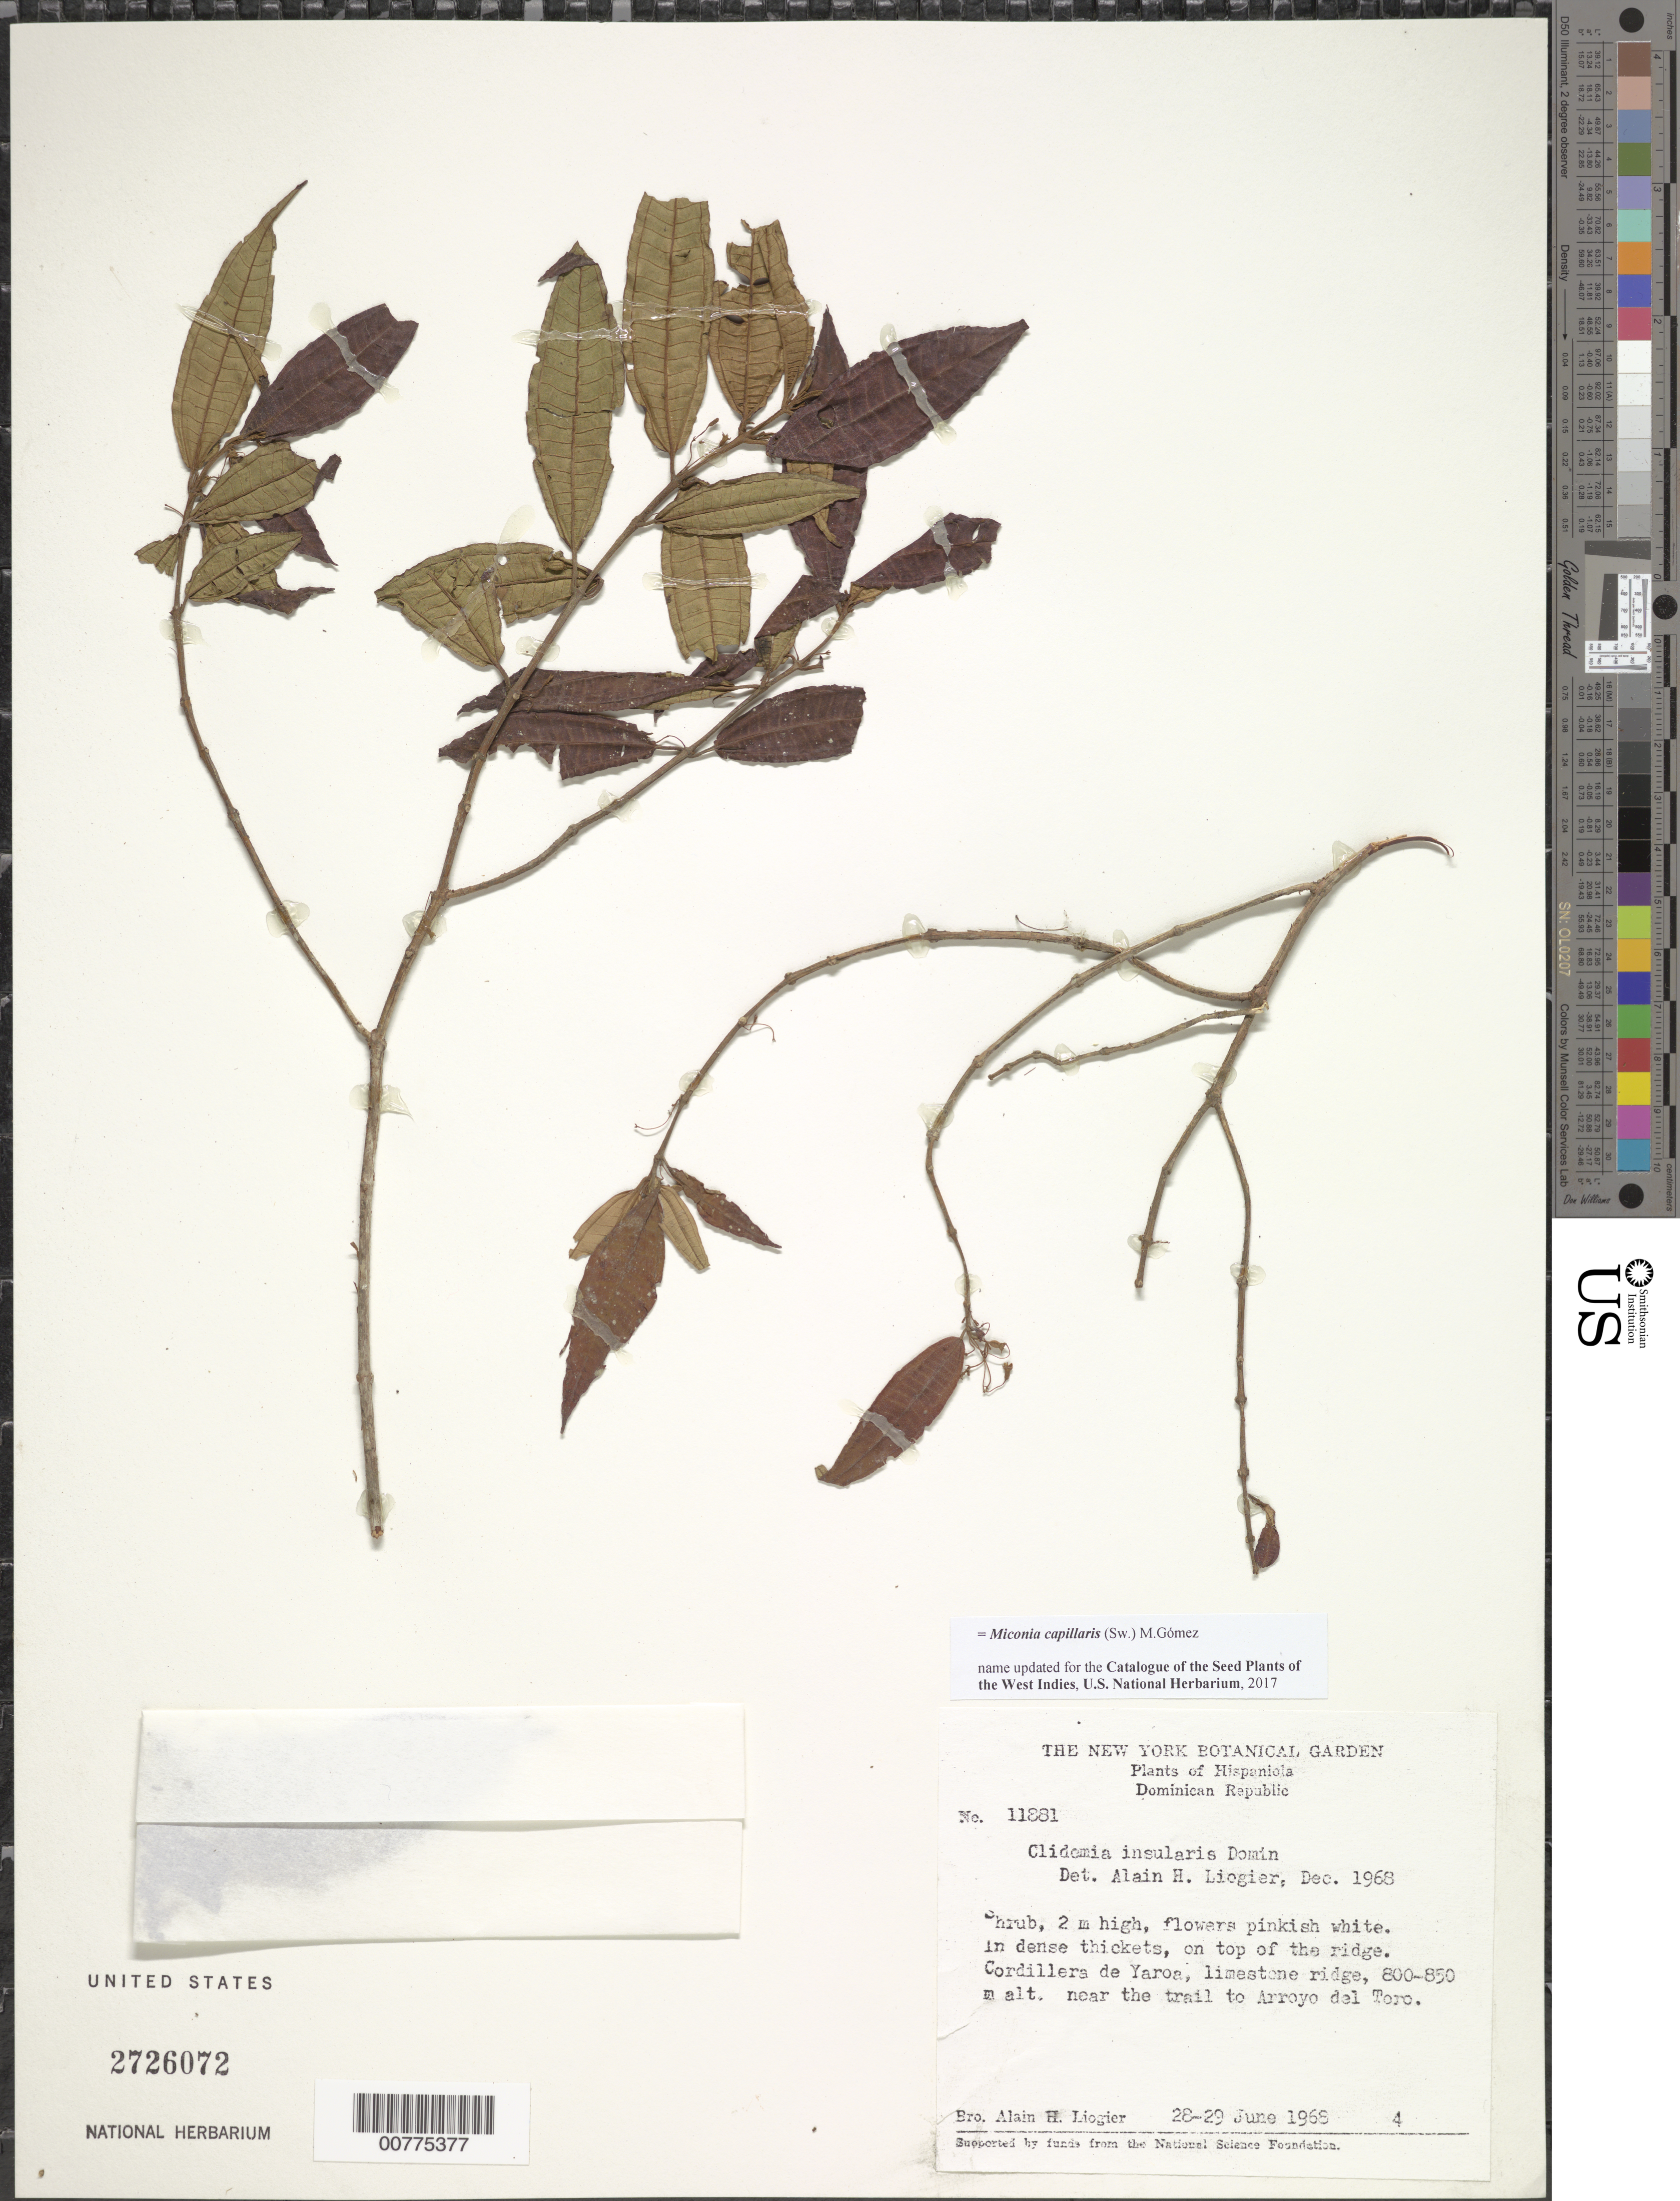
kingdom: Plantae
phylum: Tracheophyta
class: Magnoliopsida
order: Myrtales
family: Melastomataceae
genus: Miconia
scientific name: Miconia capillaris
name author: (Sw.) M. Gómez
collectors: A. H. Liogier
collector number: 11881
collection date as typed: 28 Jun 1968 to 29 Jun 1968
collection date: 1968-06-28/1968-06-29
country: Dominican Republic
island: Hispaniola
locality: Cordillera de Yaroa, limestone ridge, near the trail to Arroyo del Toro.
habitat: In dense thickets, on top of the ridge.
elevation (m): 800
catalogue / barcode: US 2726072